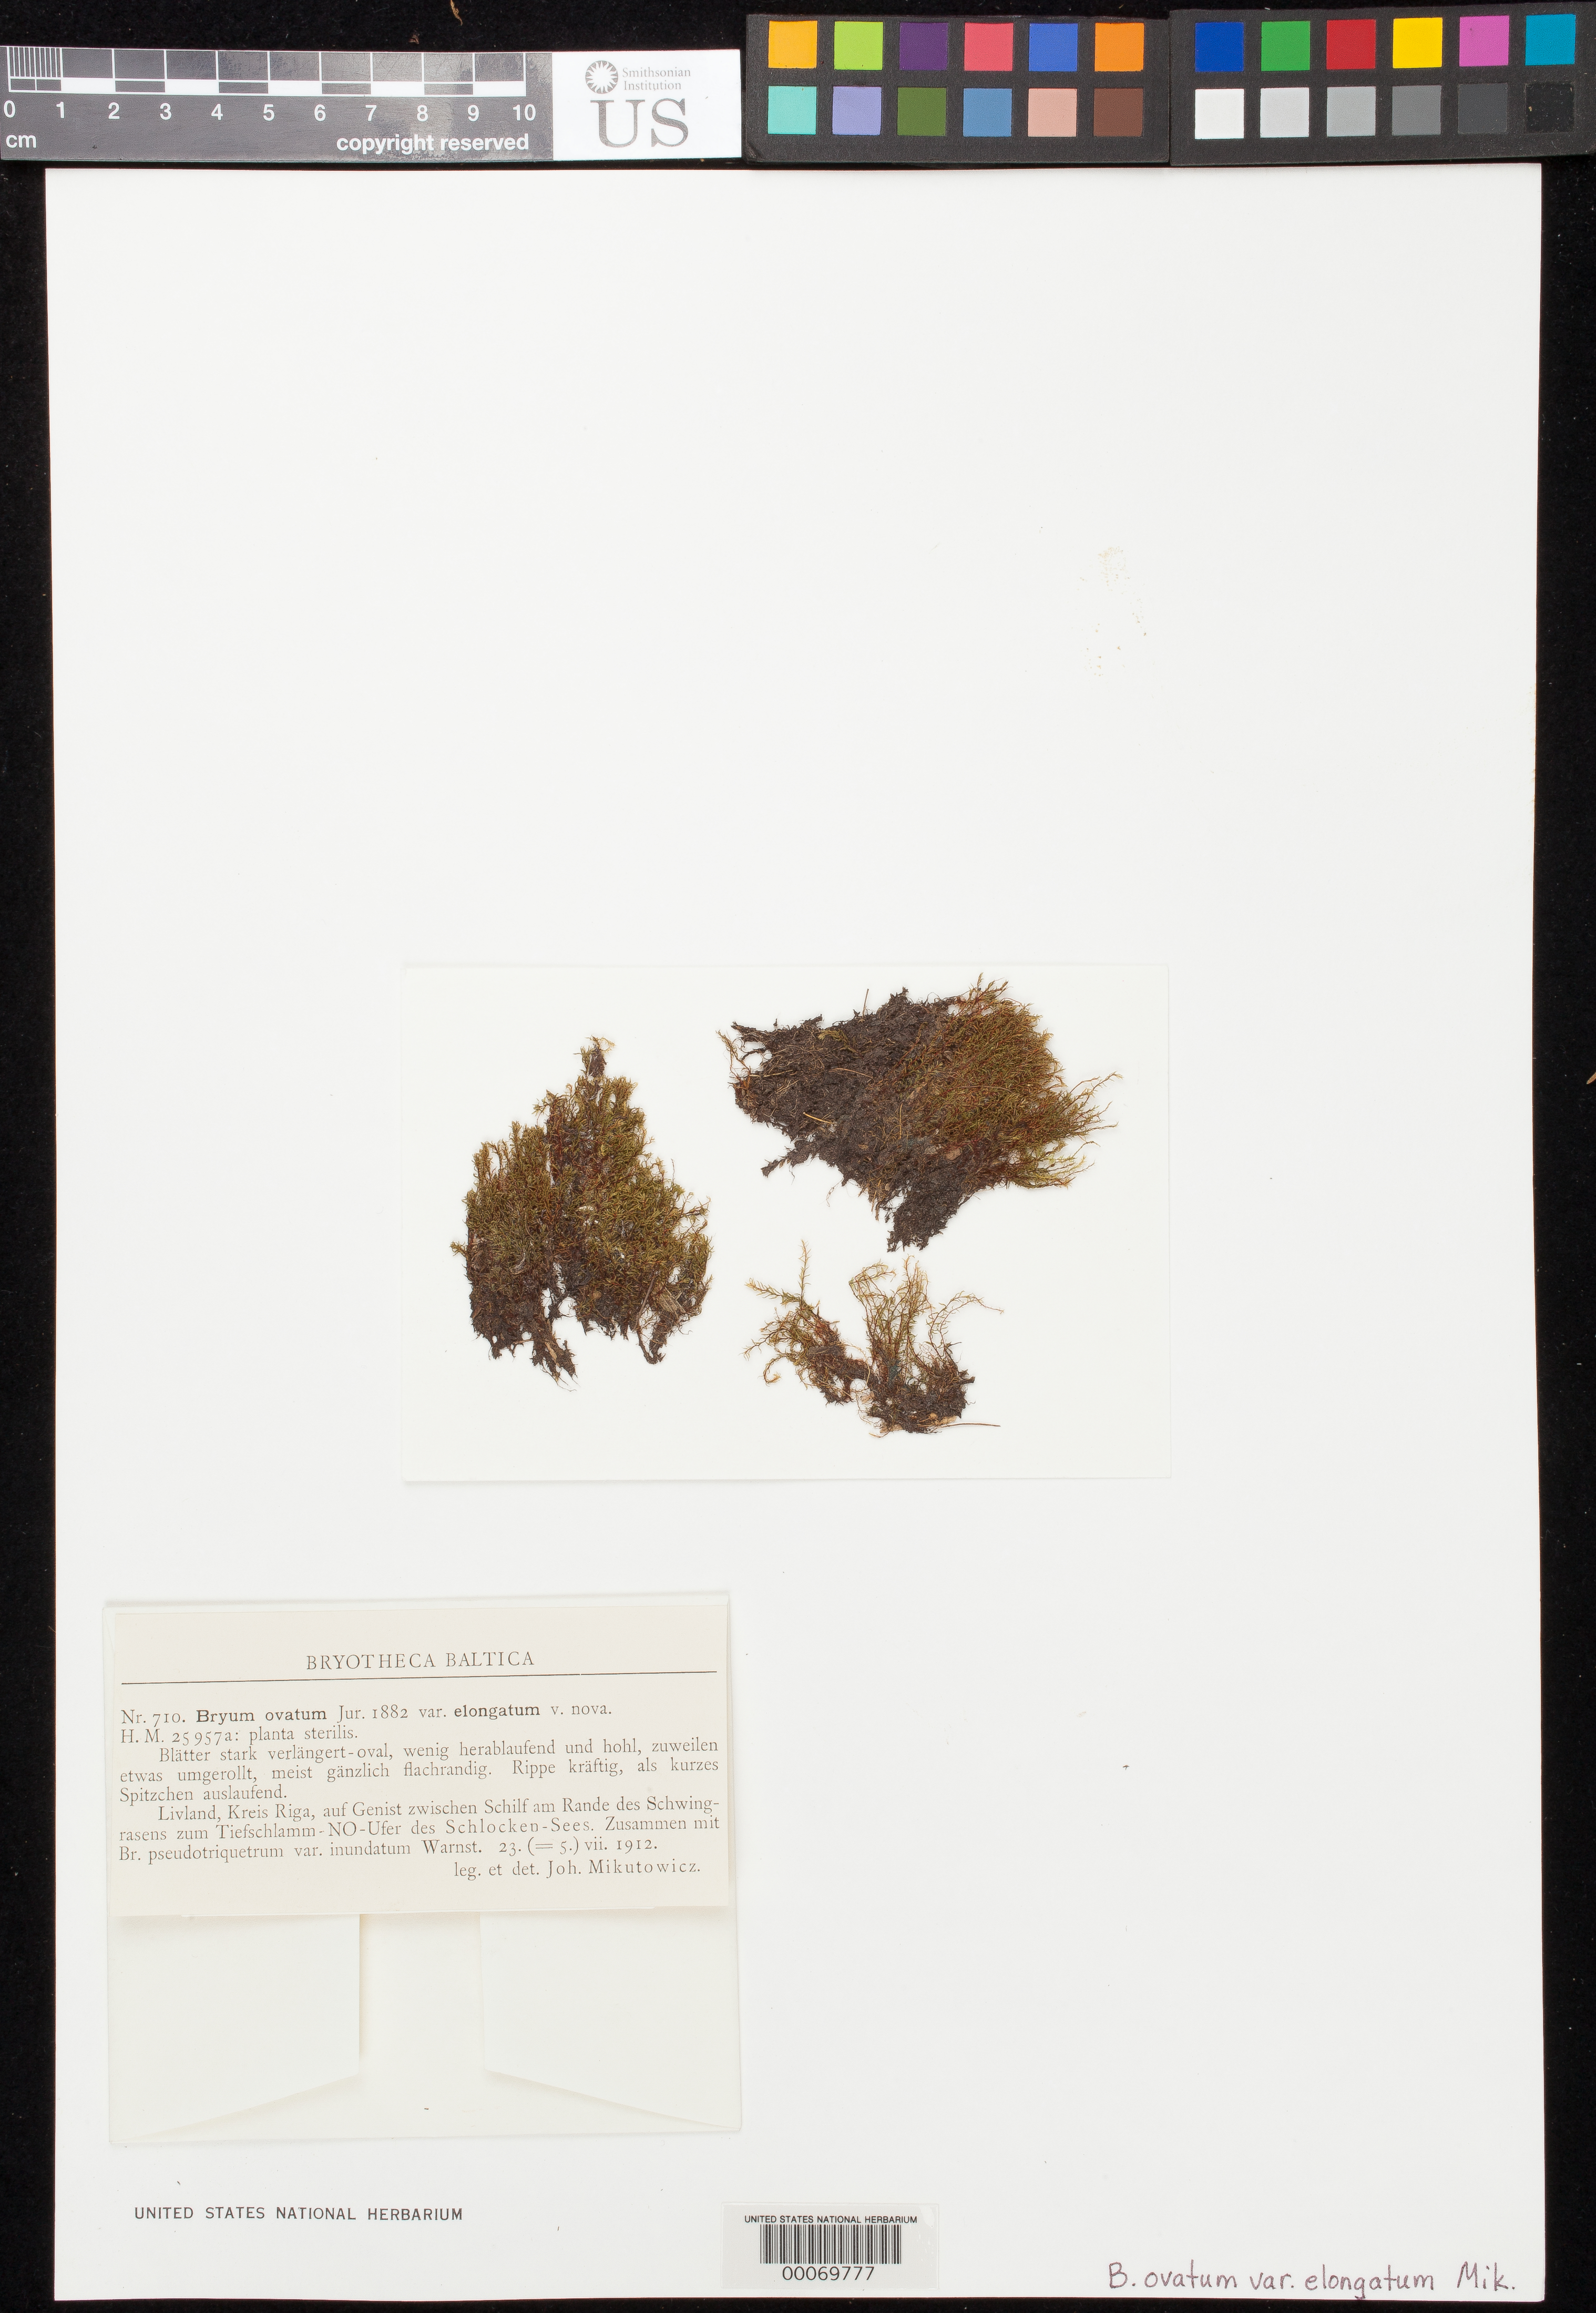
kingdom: Plantae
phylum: Bryophyta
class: Bryopsida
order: Bryales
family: Bryaceae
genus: Bryum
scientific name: Bryum ovatum var. elongatum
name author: Mikut.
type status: Isotype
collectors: J. Mikutowicz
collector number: Bryoth. Balt. 710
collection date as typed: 23 Jul 1912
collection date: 1912-07-23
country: Latvia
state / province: Riga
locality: Area of Riga, NE bank of Schlocken-sees. [= Slokas Ezers (Slokas Lake)?]